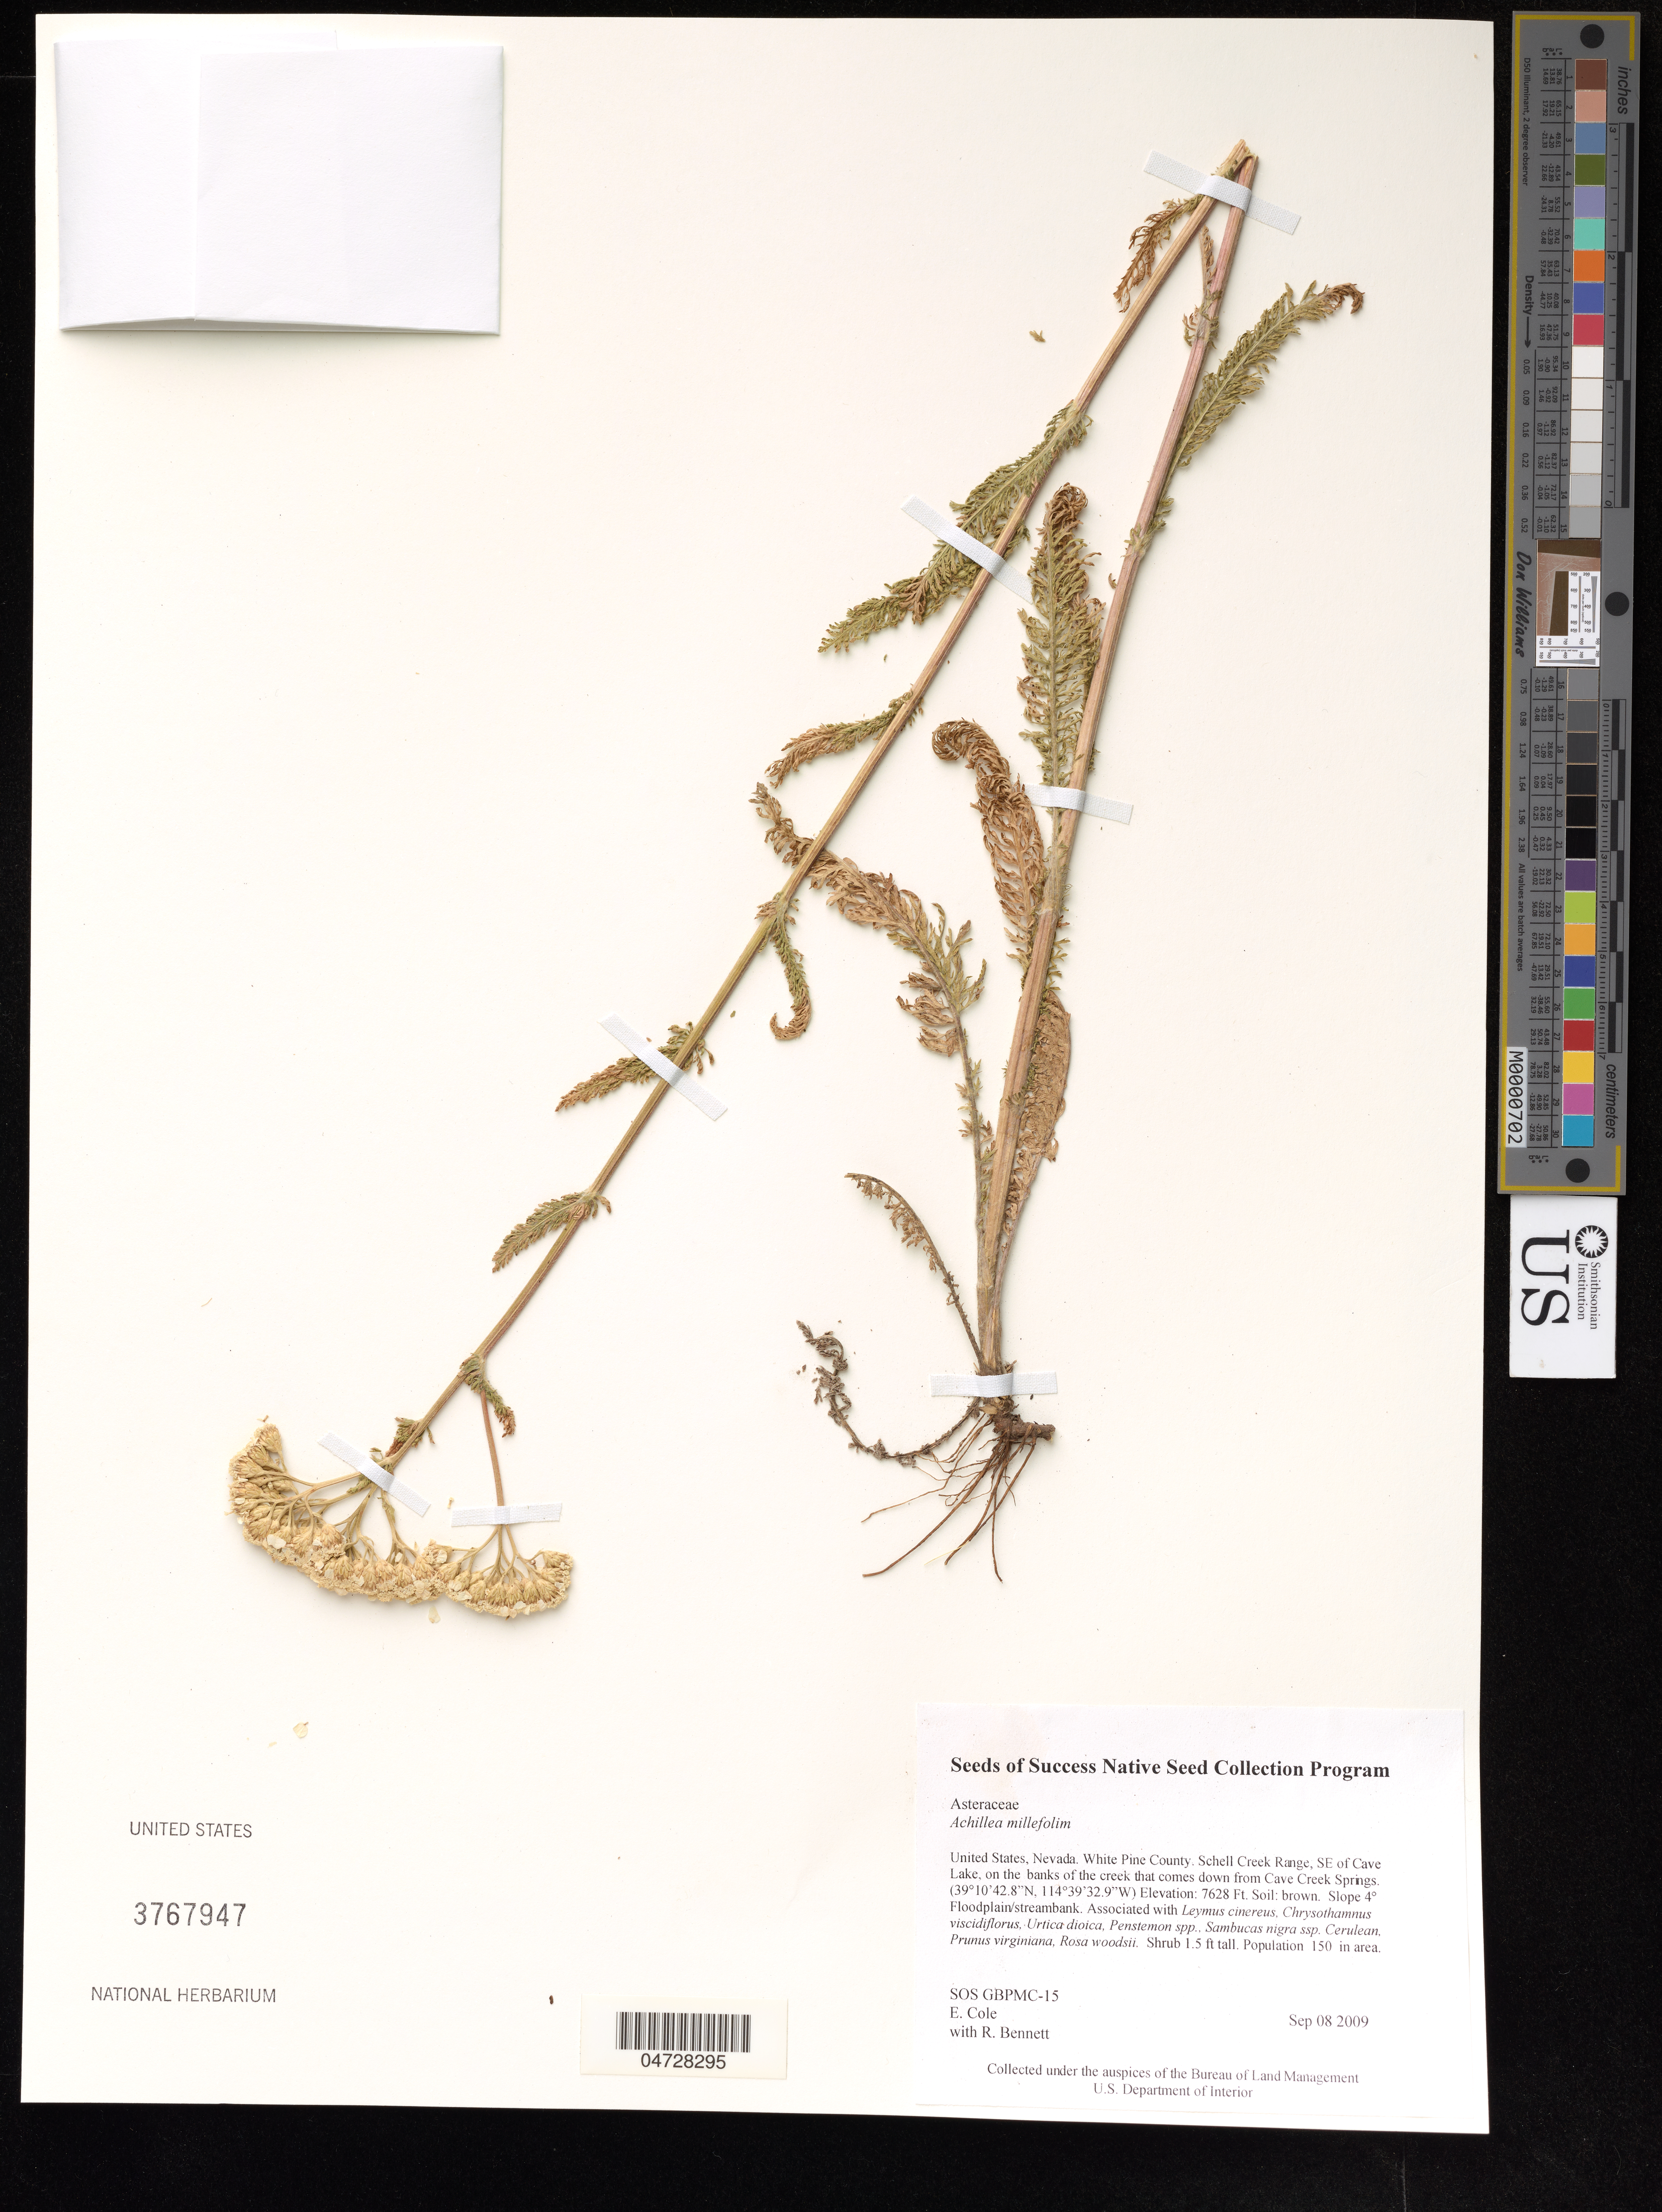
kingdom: Plantae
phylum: Tracheophyta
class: Magnoliopsida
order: Asterales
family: Asteraceae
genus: Achillea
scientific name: Achillea millefolium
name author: L.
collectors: E. Cole & R. Bennett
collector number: GBPMC-15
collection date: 2009-09-08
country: United States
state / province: Nevada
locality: White Pine County. Schell Creek Range, SE of Cave Lake, on the banks of the creek that comes down from Cave Creek Springs.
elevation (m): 2325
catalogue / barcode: US 3767947